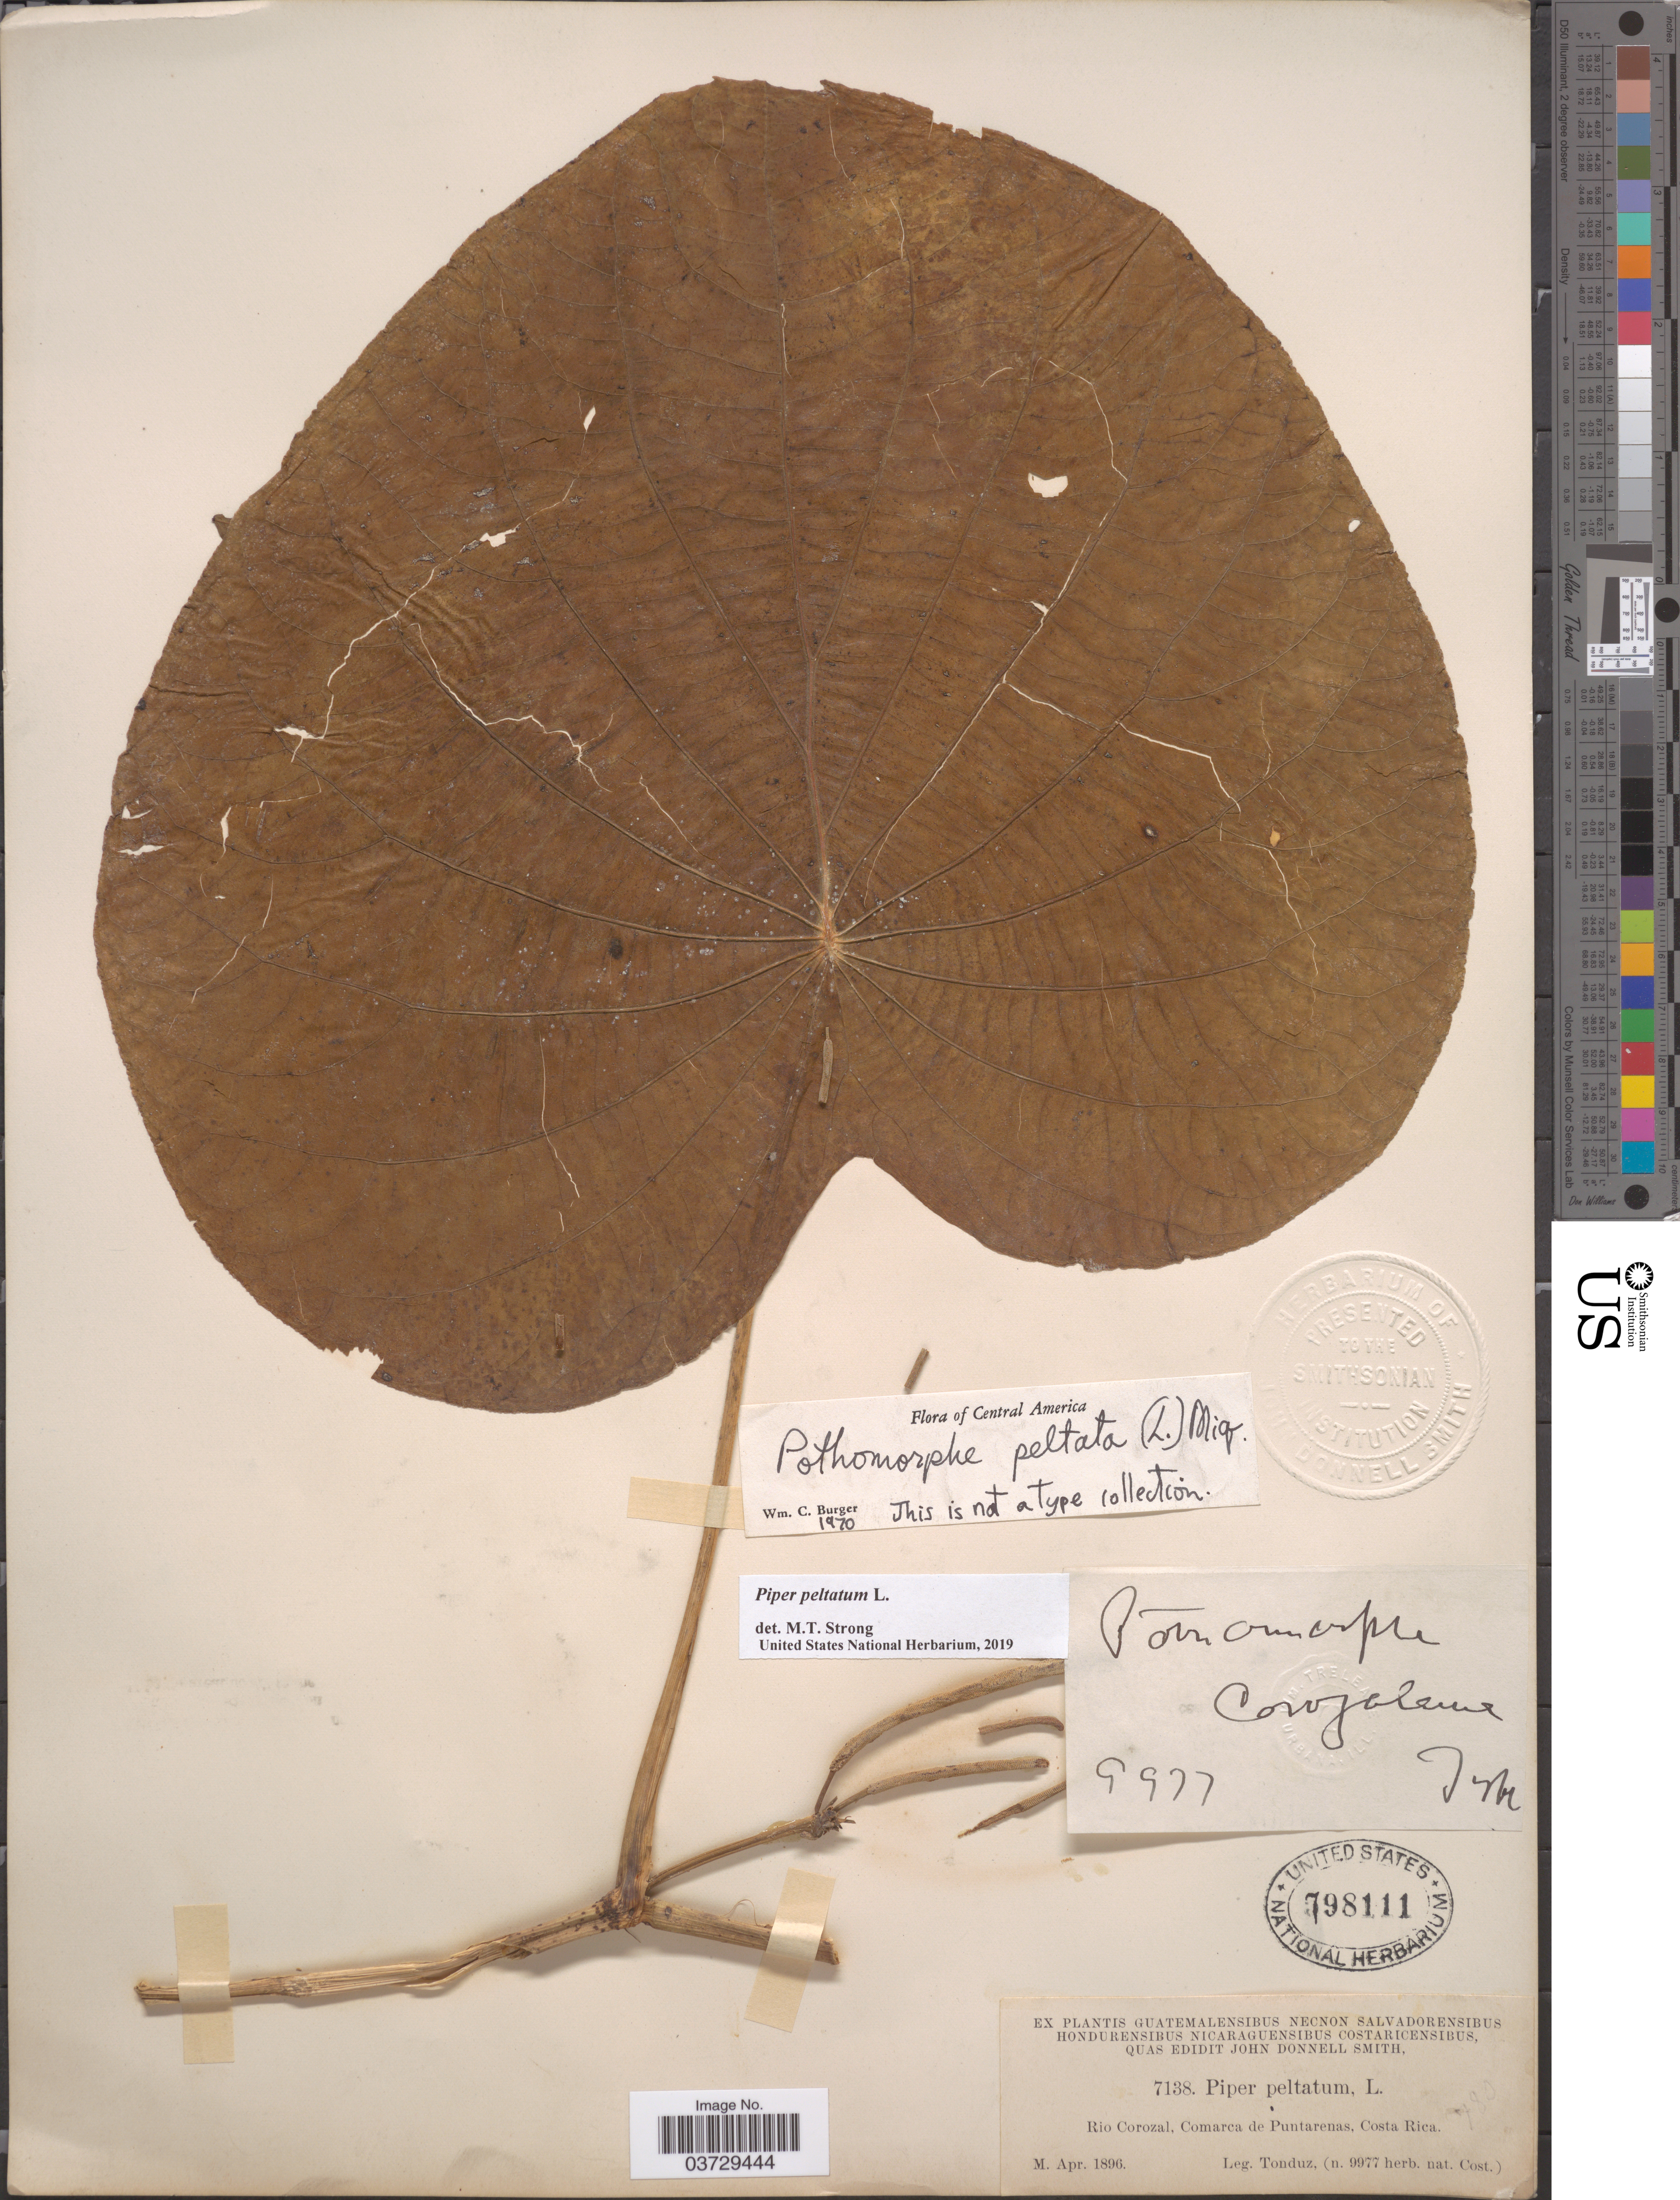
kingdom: Plantae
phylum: Tracheophyta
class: Magnoliopsida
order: Piperales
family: Piperaceae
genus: Piper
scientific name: Piper peltatum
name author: L.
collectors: Tonduz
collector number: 7138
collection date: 1896-04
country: Costa Rica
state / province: Puntarenas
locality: Rio Corozal, Comarca de Puntarenas.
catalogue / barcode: US 798111